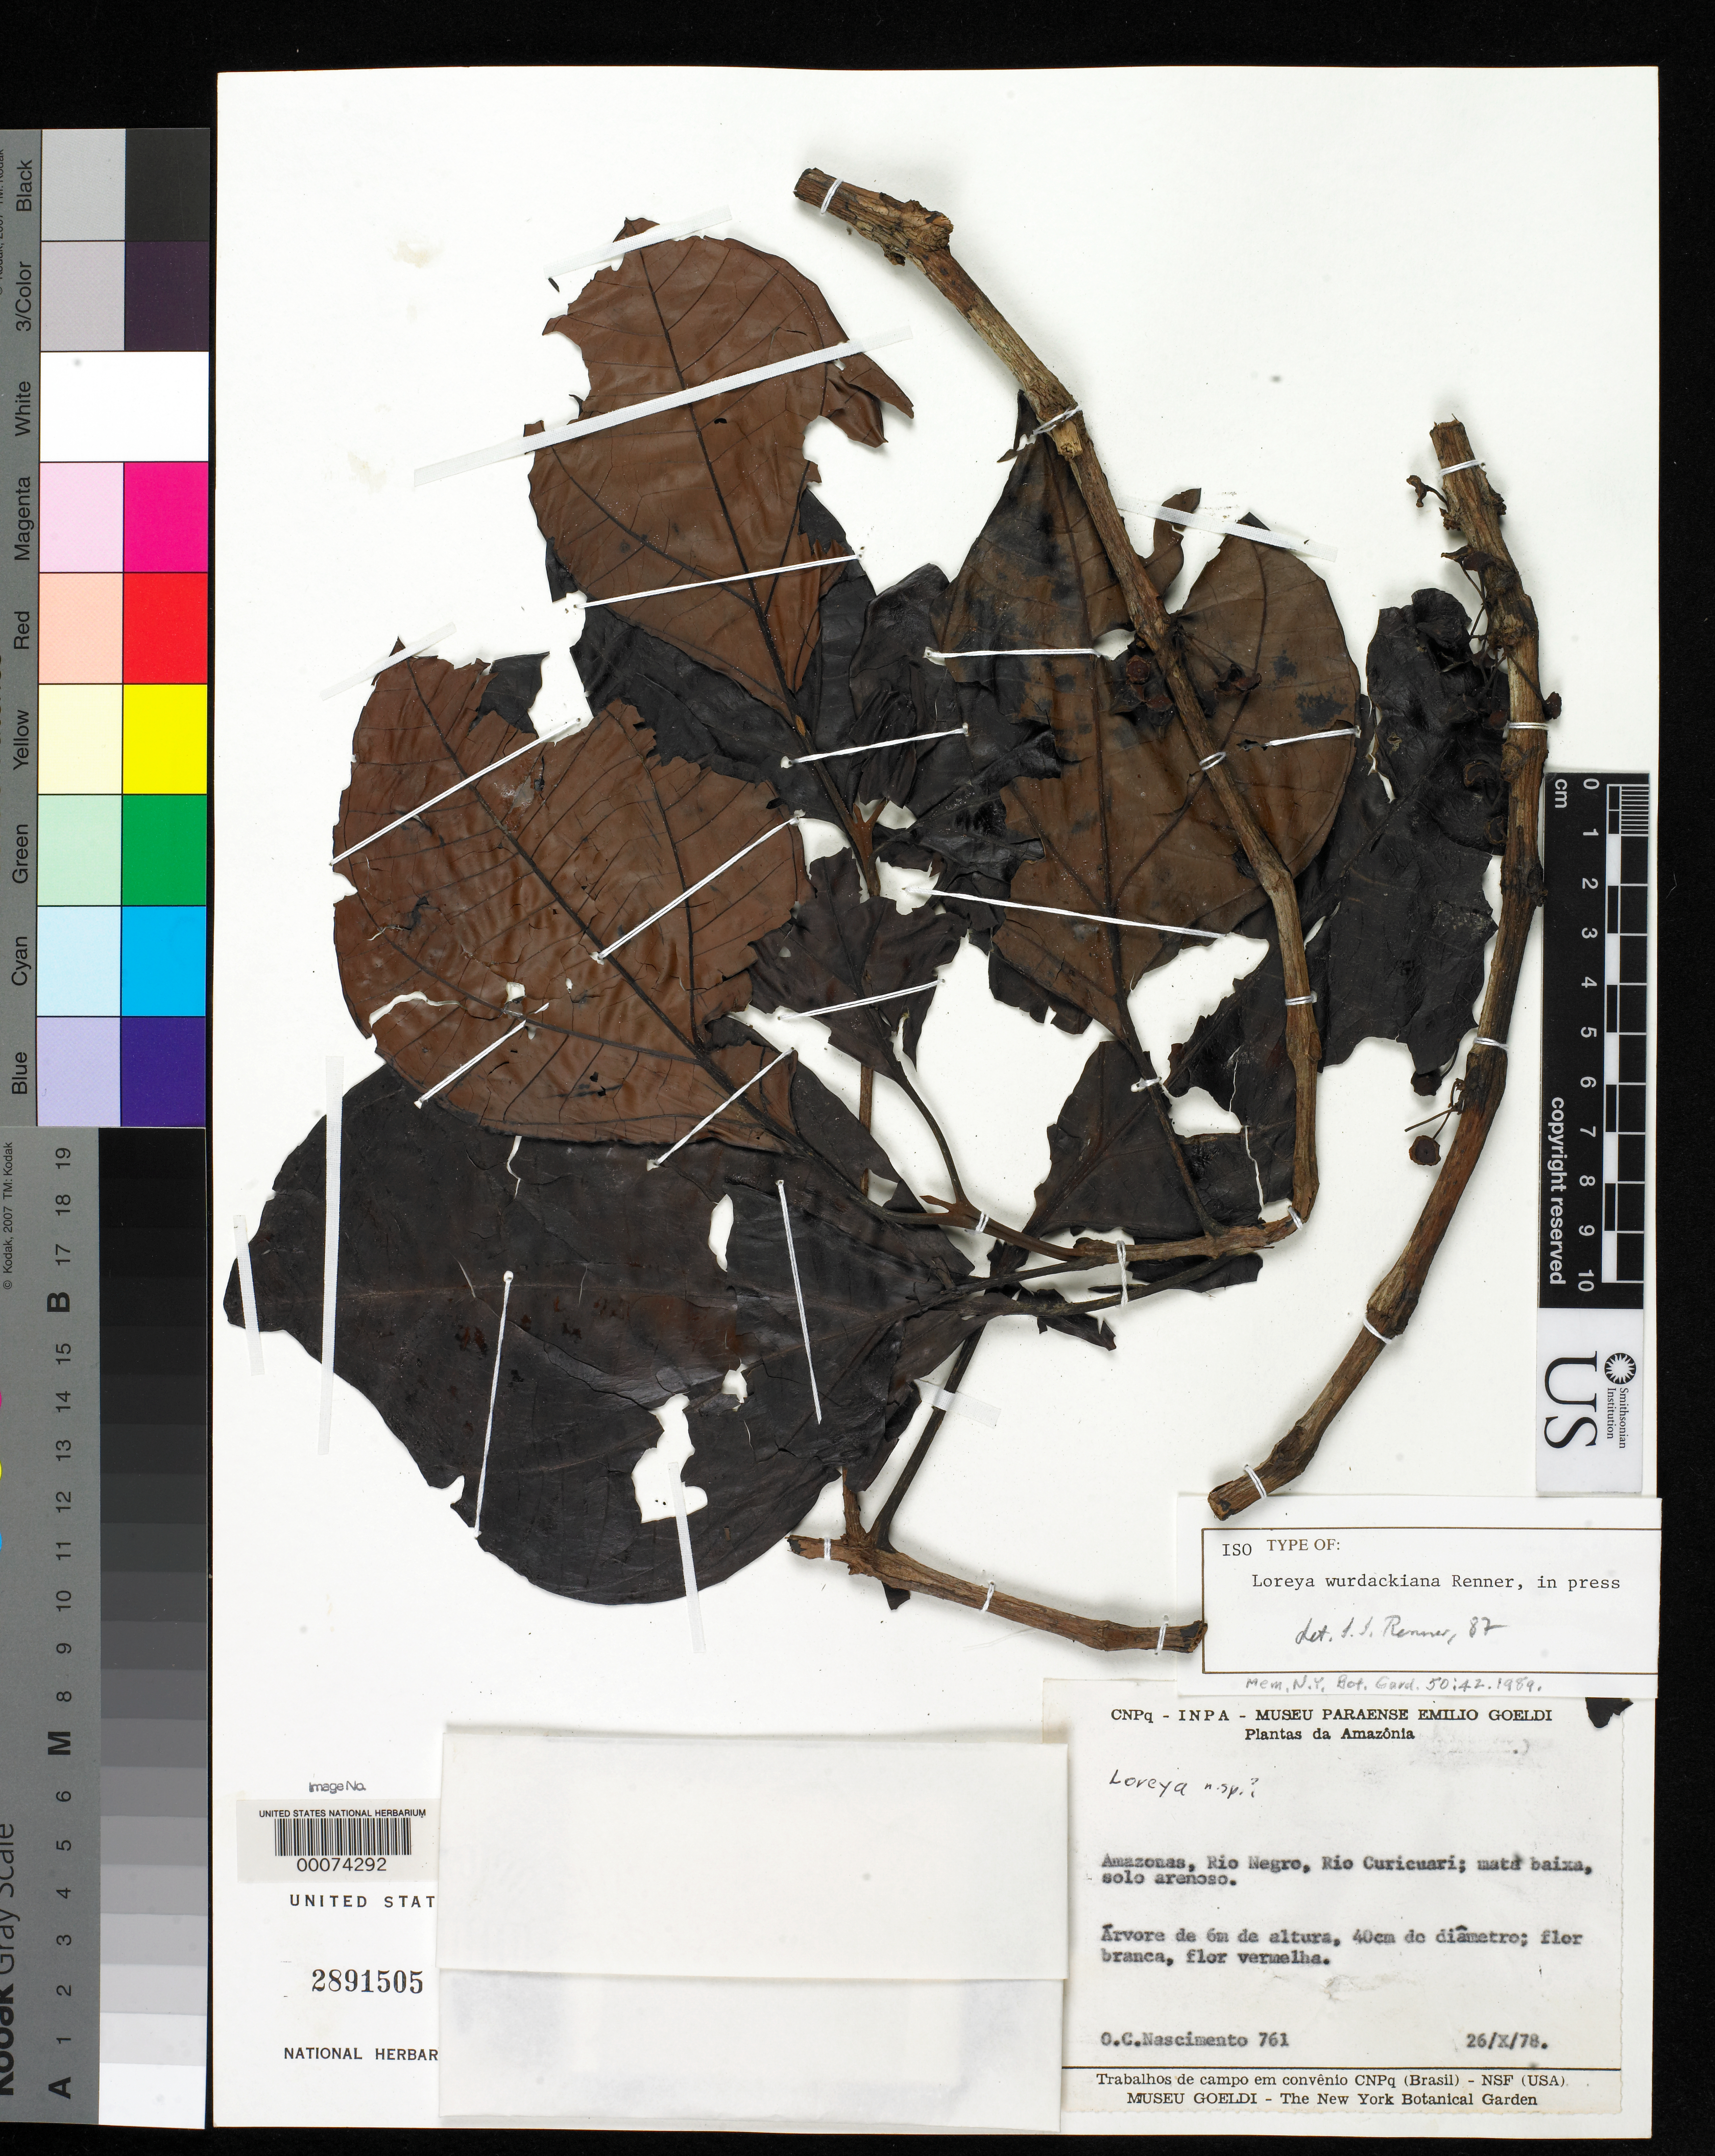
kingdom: Plantae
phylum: Tracheophyta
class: Magnoliopsida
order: Myrtales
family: Melastomataceae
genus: Loreya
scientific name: Loreya wurdackiana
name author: S.S. Renner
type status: Isotype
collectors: O. Nascimento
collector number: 761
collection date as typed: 26 Oct 1978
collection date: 1978-10-26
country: Brazil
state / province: Amazonas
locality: Rio Negro, Rio Curicuari.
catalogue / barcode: US 2891505